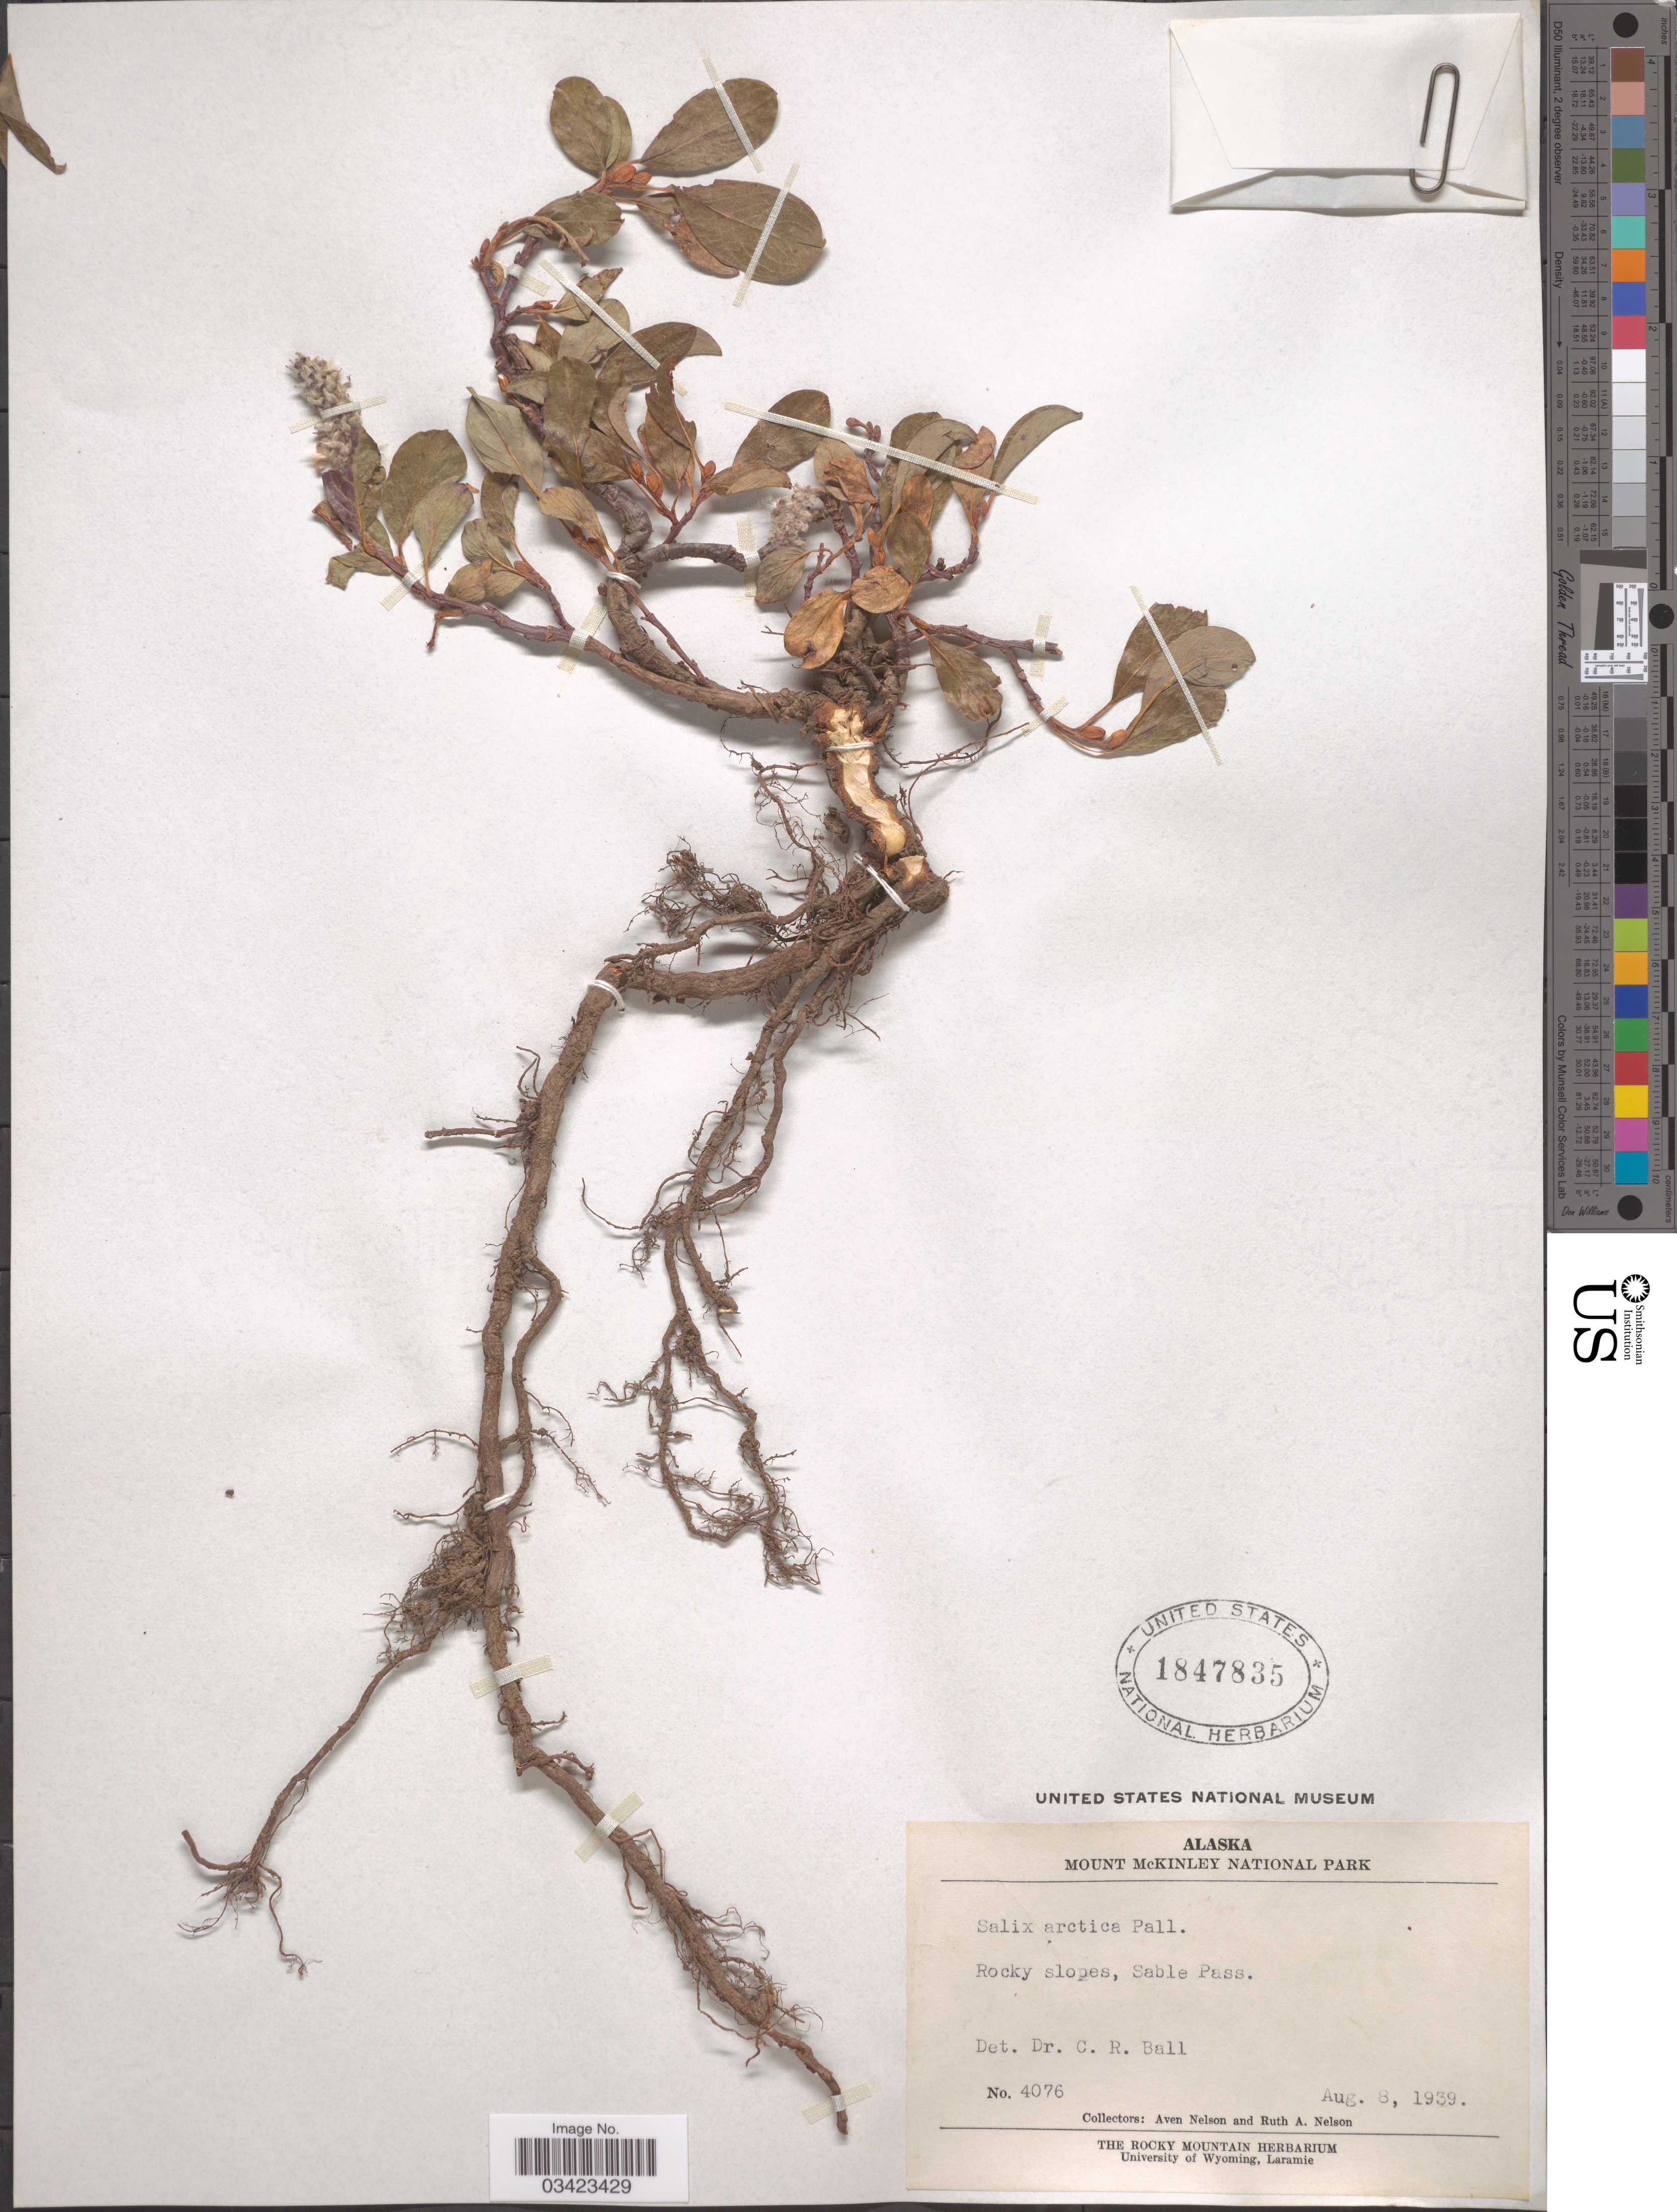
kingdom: Plantae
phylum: Tracheophyta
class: Magnoliopsida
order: Malpighiales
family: Salicaceae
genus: Salix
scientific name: Salix arctica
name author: Pall.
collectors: A. Nelson & R. A. Nelson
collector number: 4076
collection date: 1939-08-08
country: United States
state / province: Alaska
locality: Mount McKinley National Park. Sable Pass.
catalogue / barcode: US 1847835